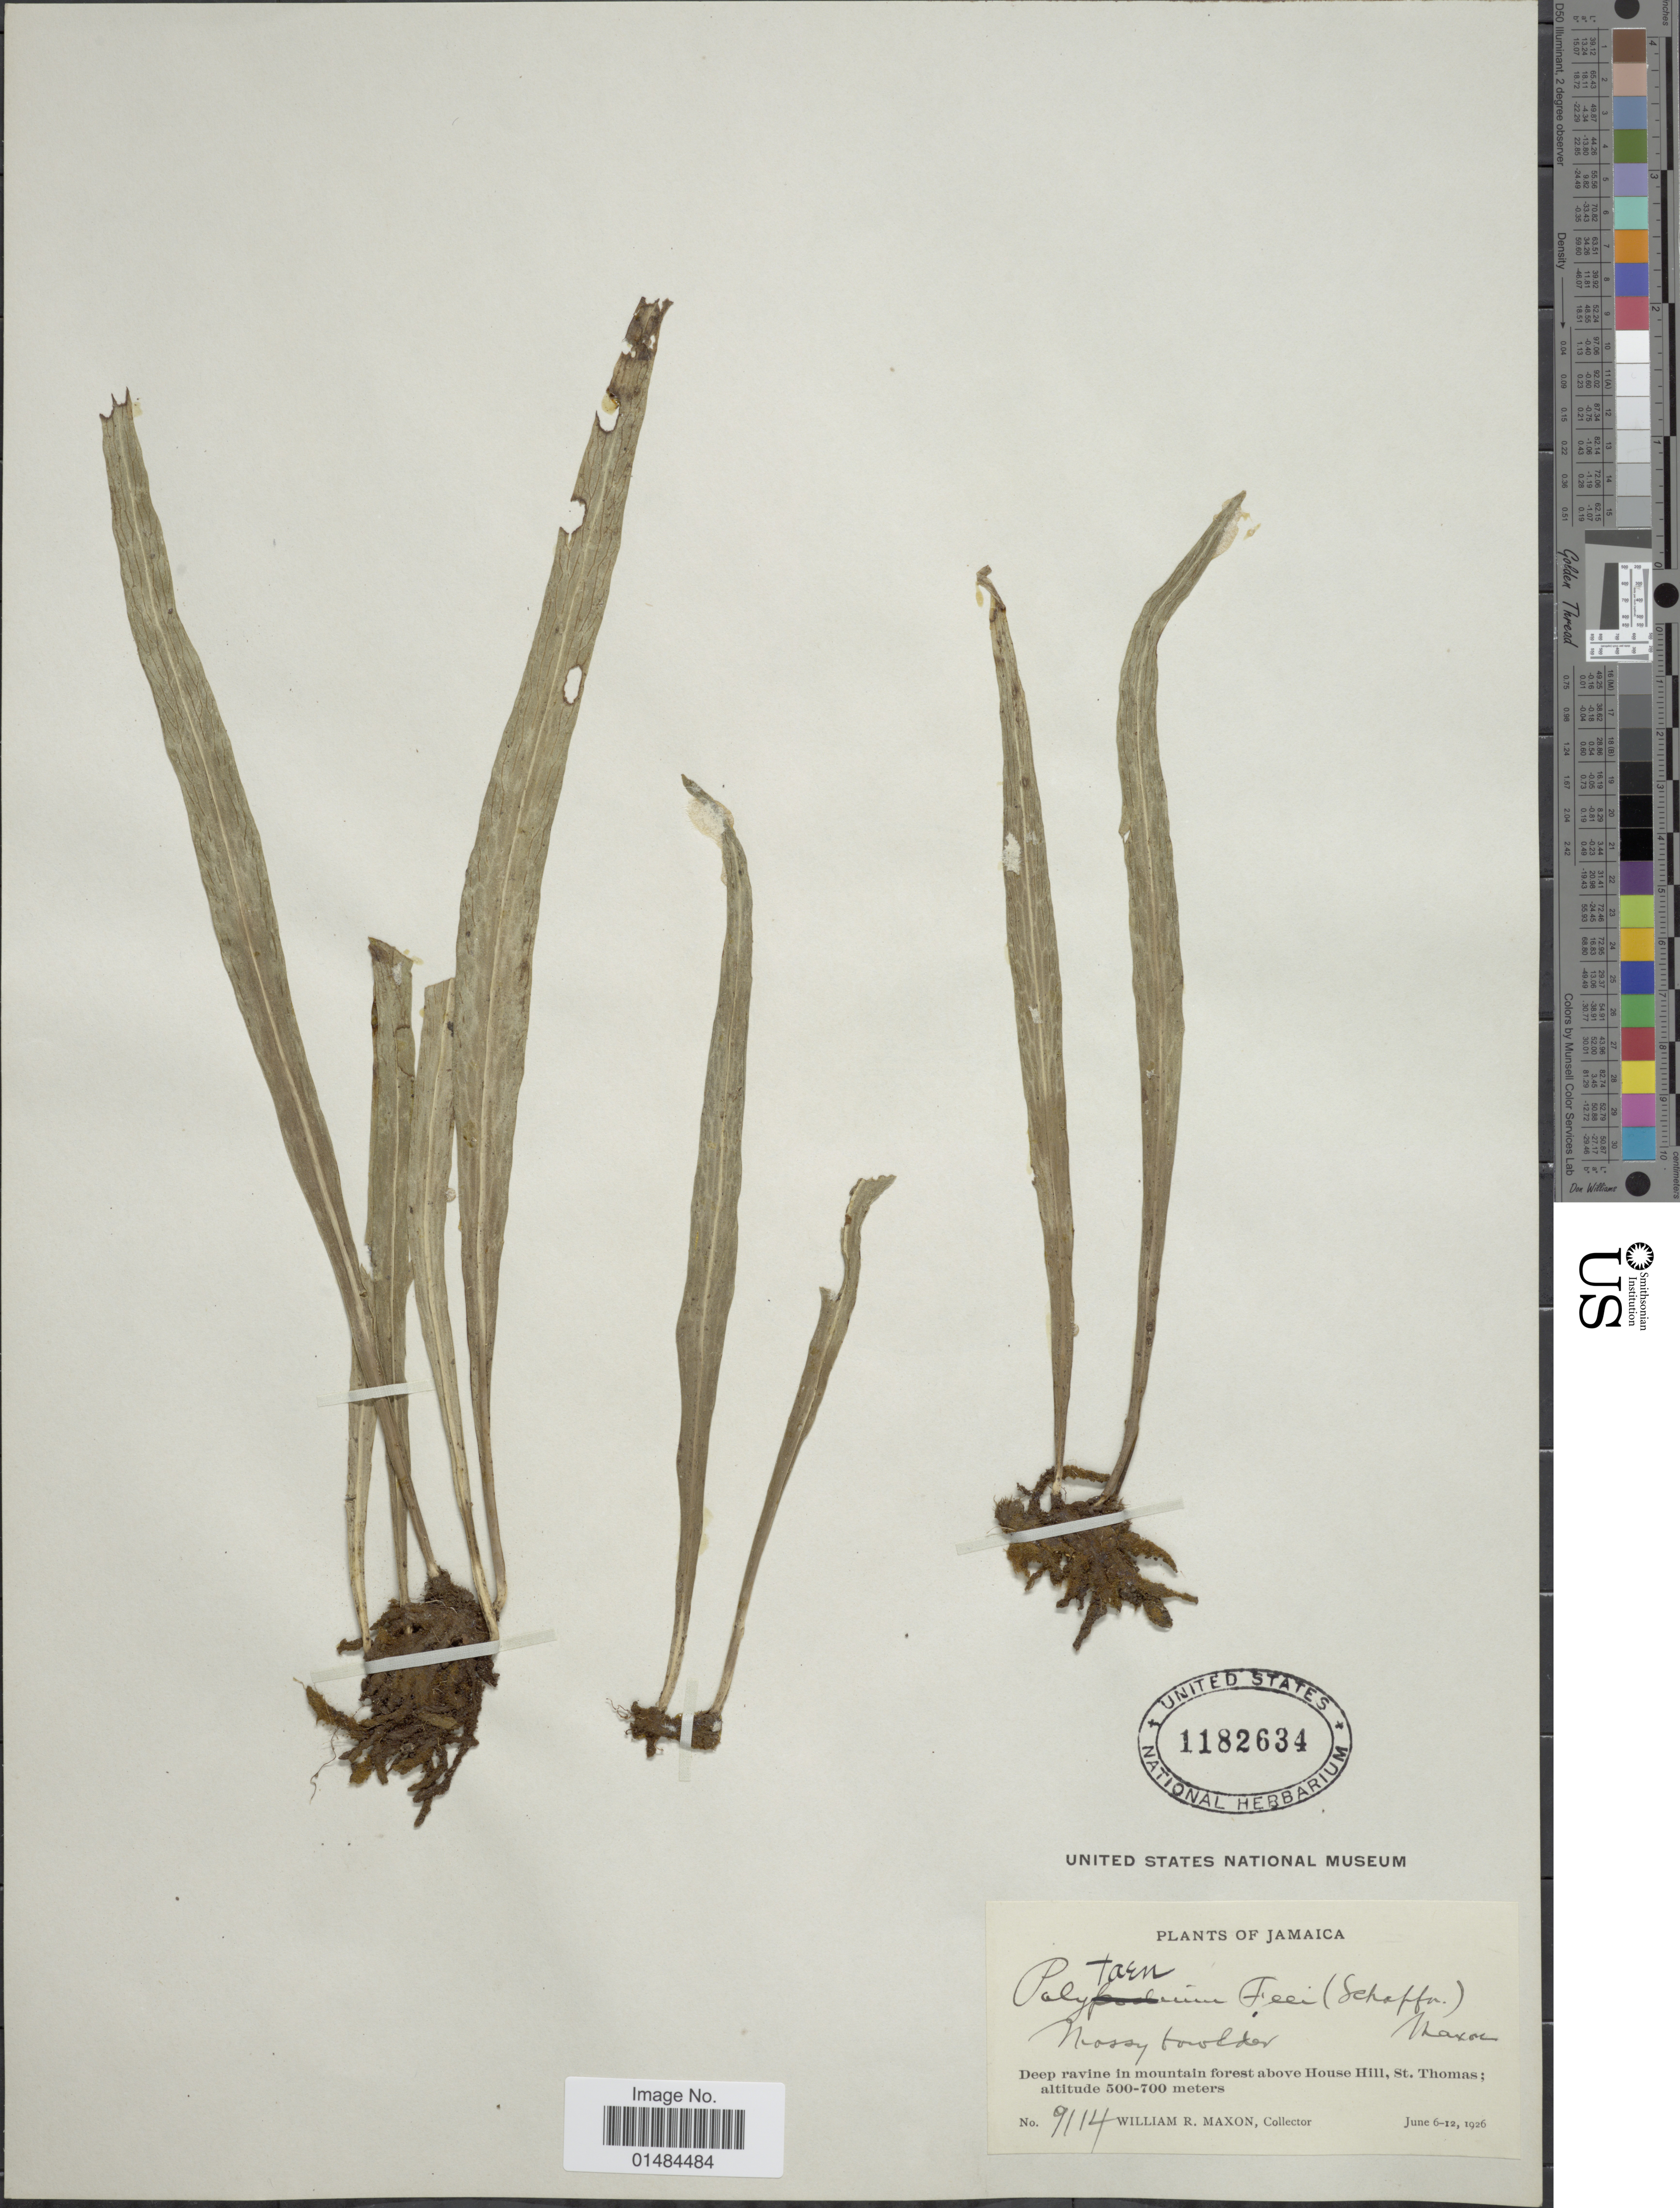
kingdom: Plantae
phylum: Tracheophyta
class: Polypodiopsida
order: Polypodiales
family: Pteridaceae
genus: Polytaenium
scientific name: Polytaenium lanceolatum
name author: (L.) Desv.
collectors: W. R. Maxon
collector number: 9114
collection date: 1926-06-06/1926-06-12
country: Jamaica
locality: Deep ravine in mountain forest above House Hill, St. Thomas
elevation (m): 500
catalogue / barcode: US 1182634